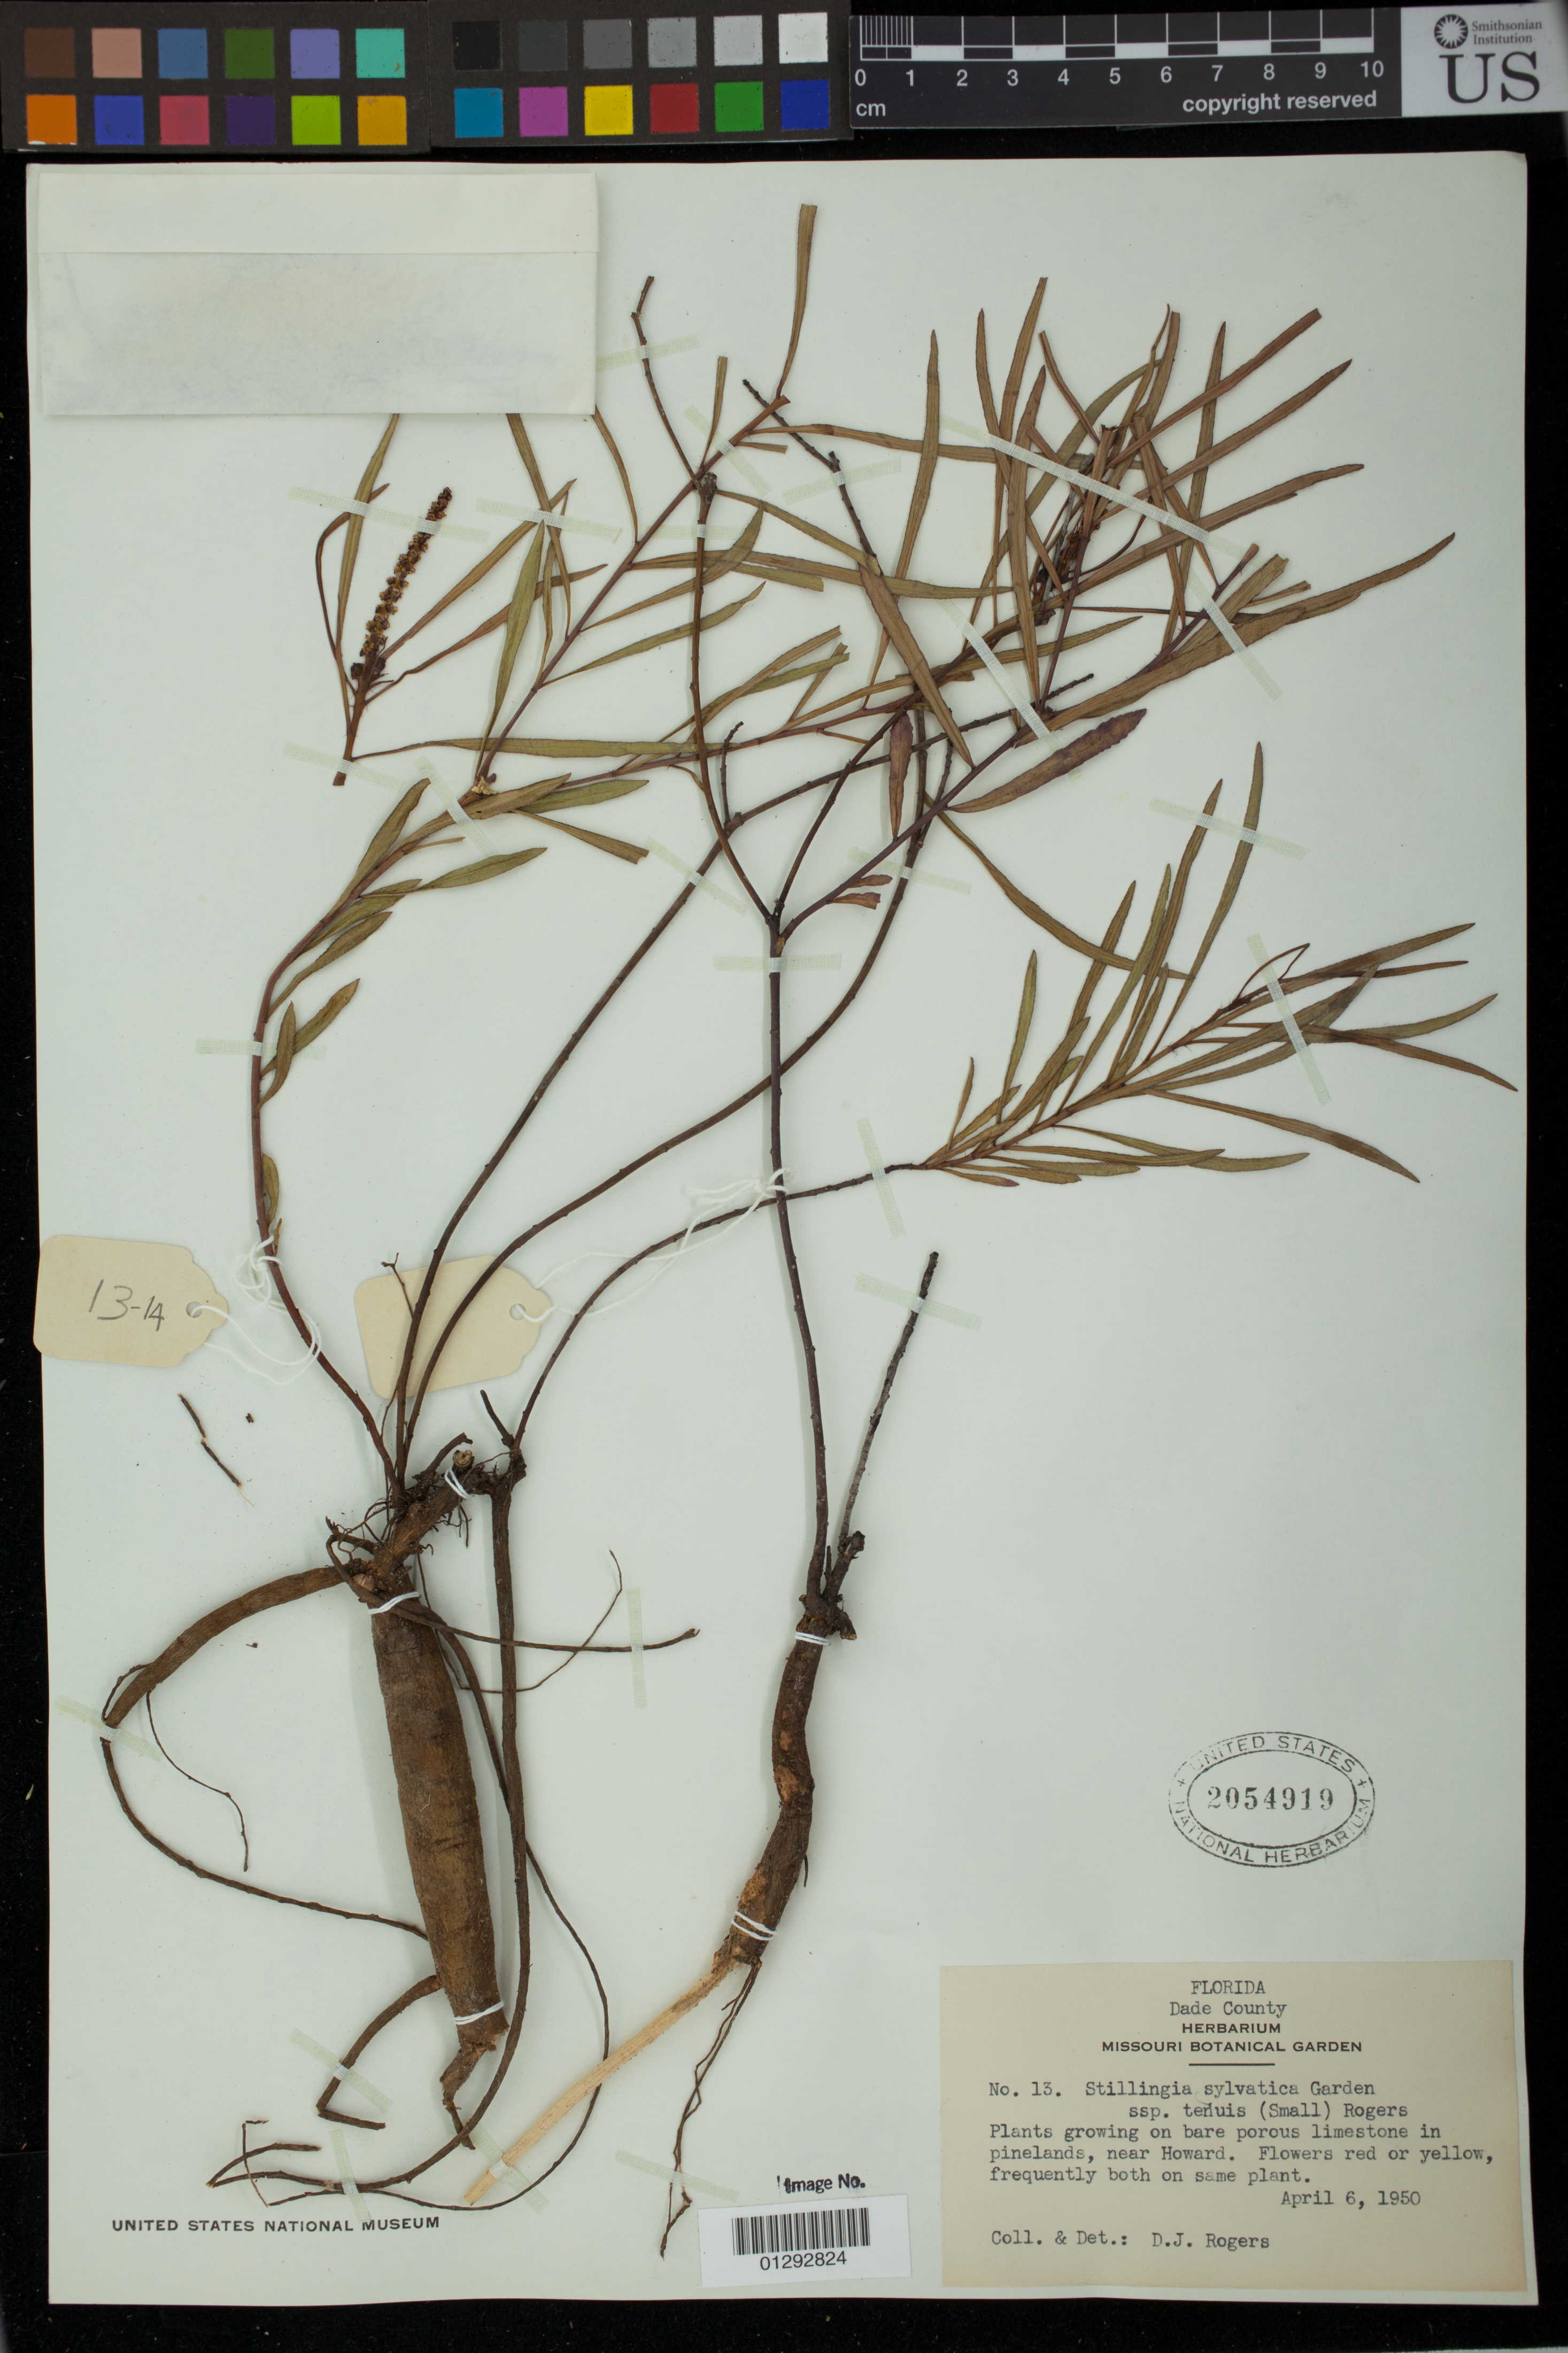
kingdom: Plantae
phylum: Tracheophyta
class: Magnoliopsida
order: Malpighiales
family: Euphorbiaceae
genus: Stillingia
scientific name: Stillingia sylvatica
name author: L.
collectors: D. J. Rogers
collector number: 13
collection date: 1950-04-06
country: United States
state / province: Florida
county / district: Miami-Dade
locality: Near Howard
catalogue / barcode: US 2054919